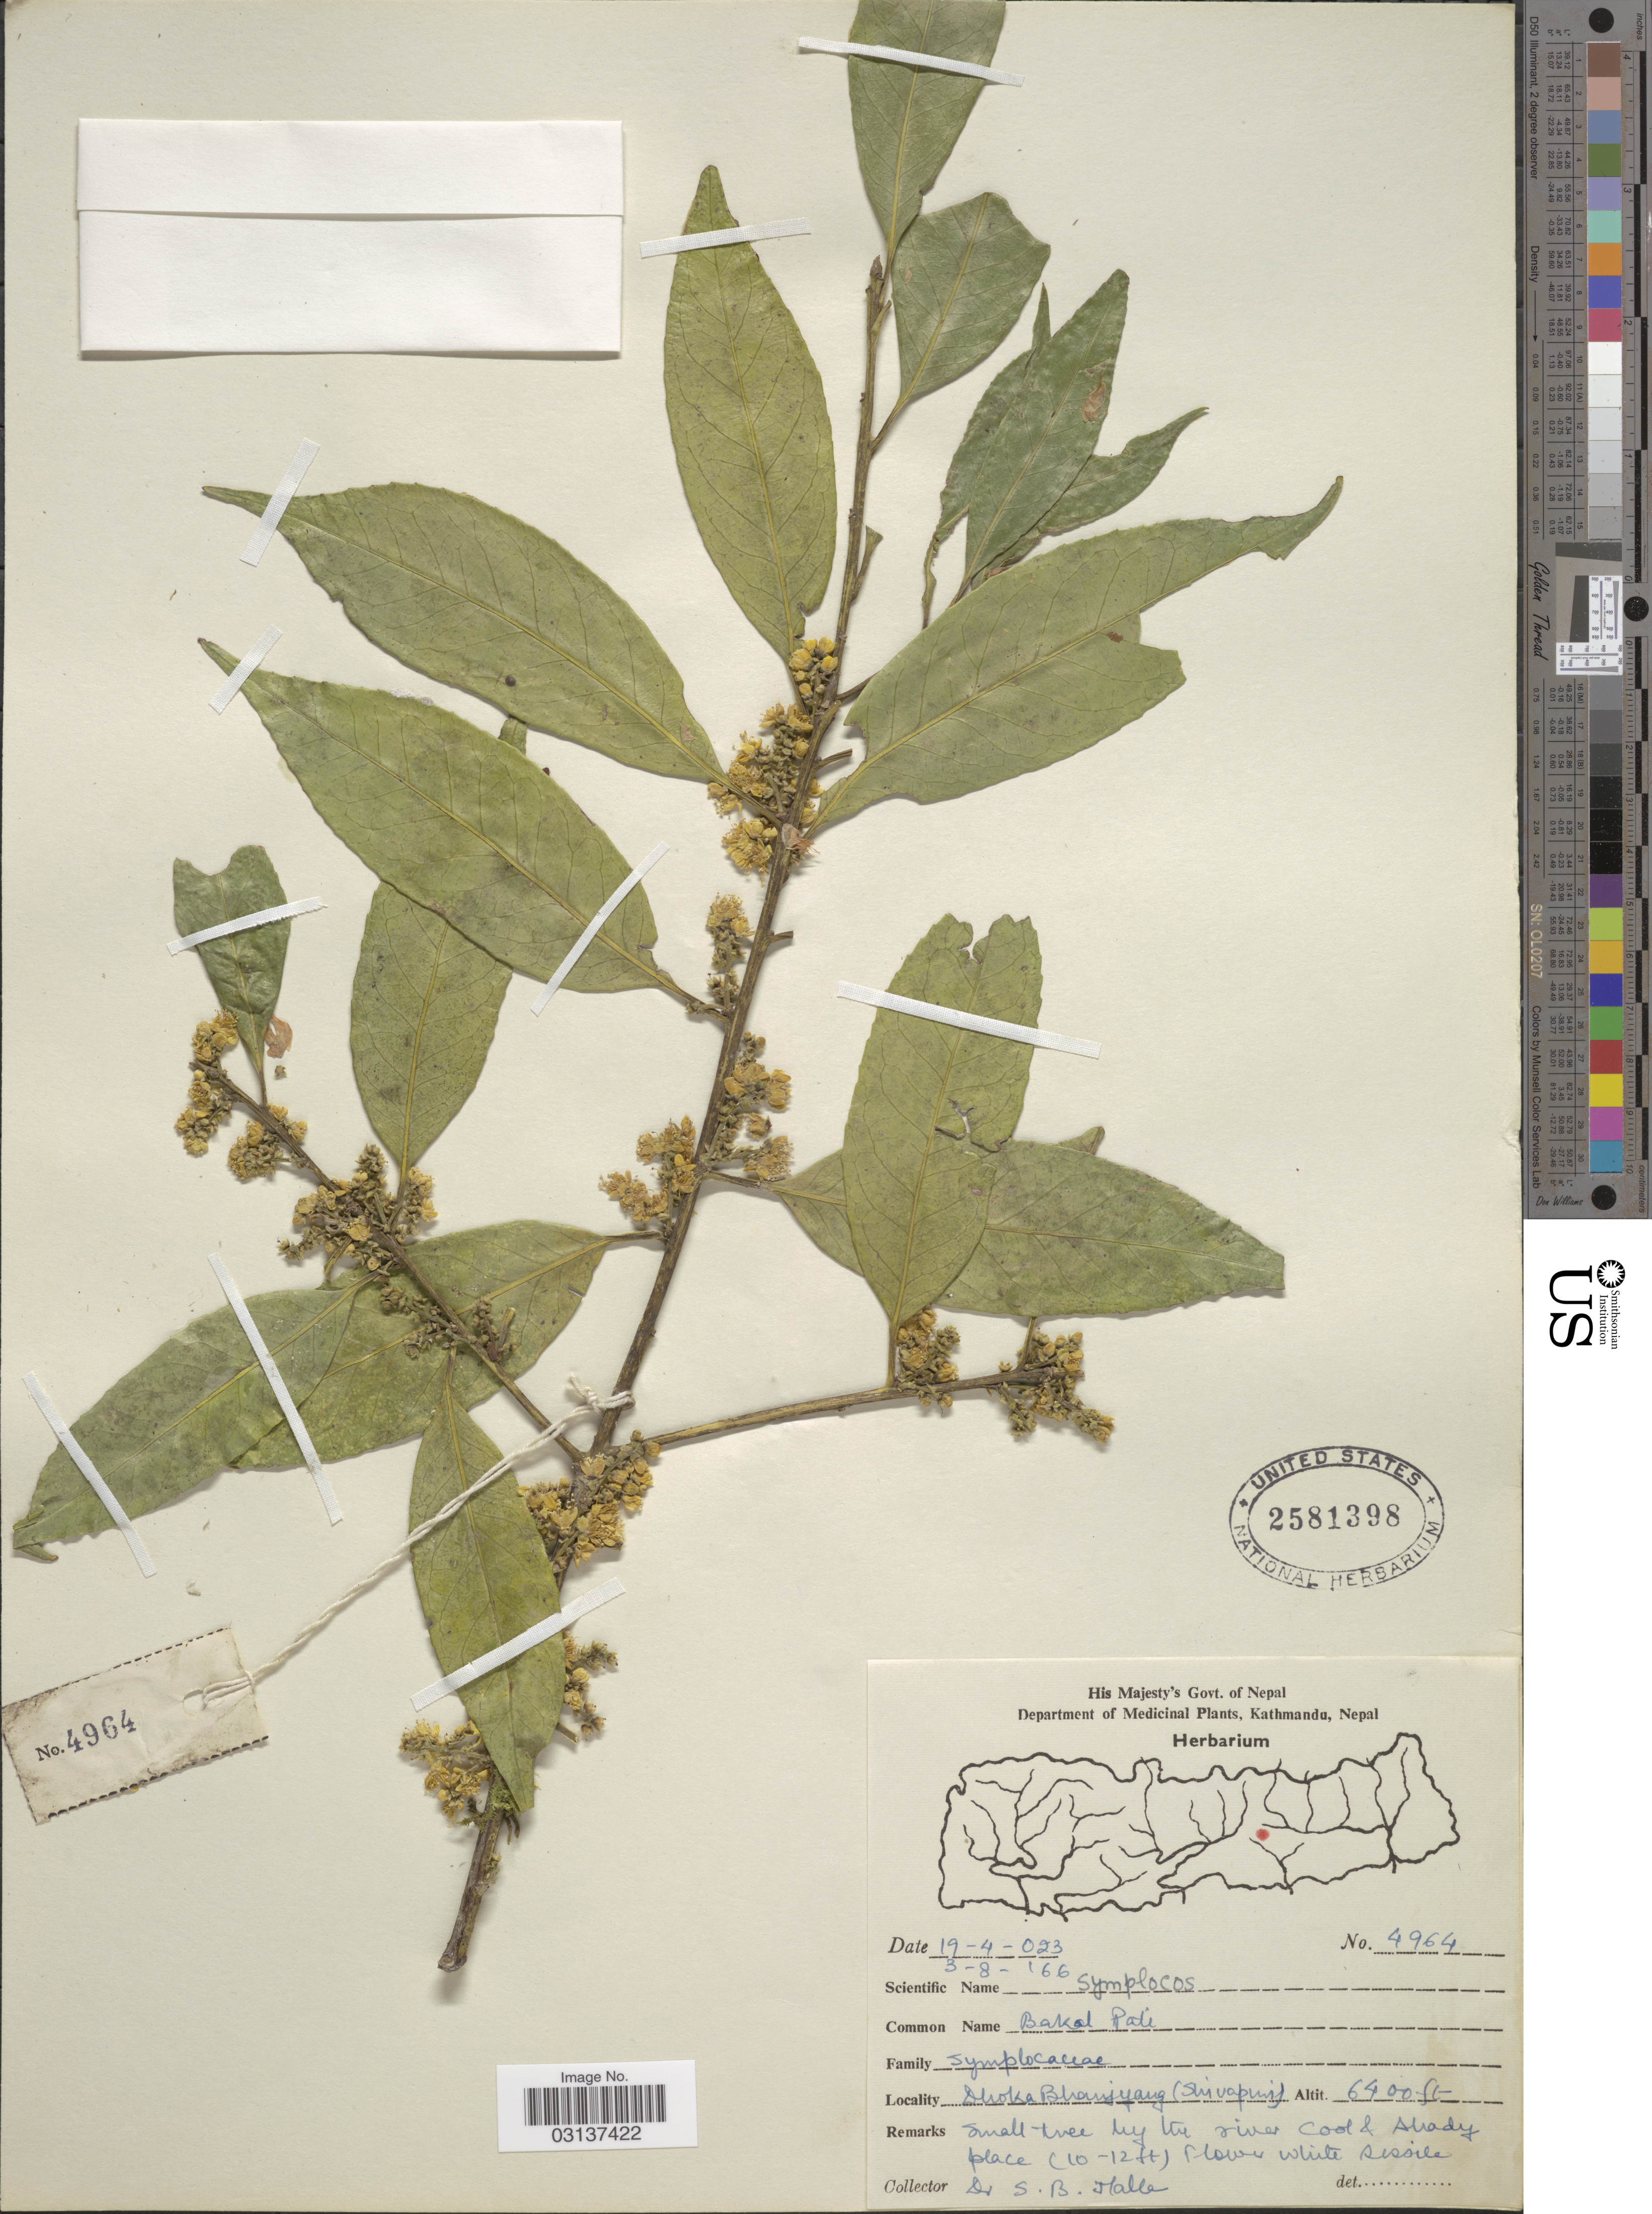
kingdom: Plantae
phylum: Tracheophyta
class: Magnoliopsida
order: Ericales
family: Symplocaceae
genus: Symplocos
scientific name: Symplocos sp.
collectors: S. Malla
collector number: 4964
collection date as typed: Transcribed d/m/y: 3/8/66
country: Nepal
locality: Dhoka Bhanjyang (Shivapuri).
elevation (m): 1951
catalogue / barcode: US 2581398